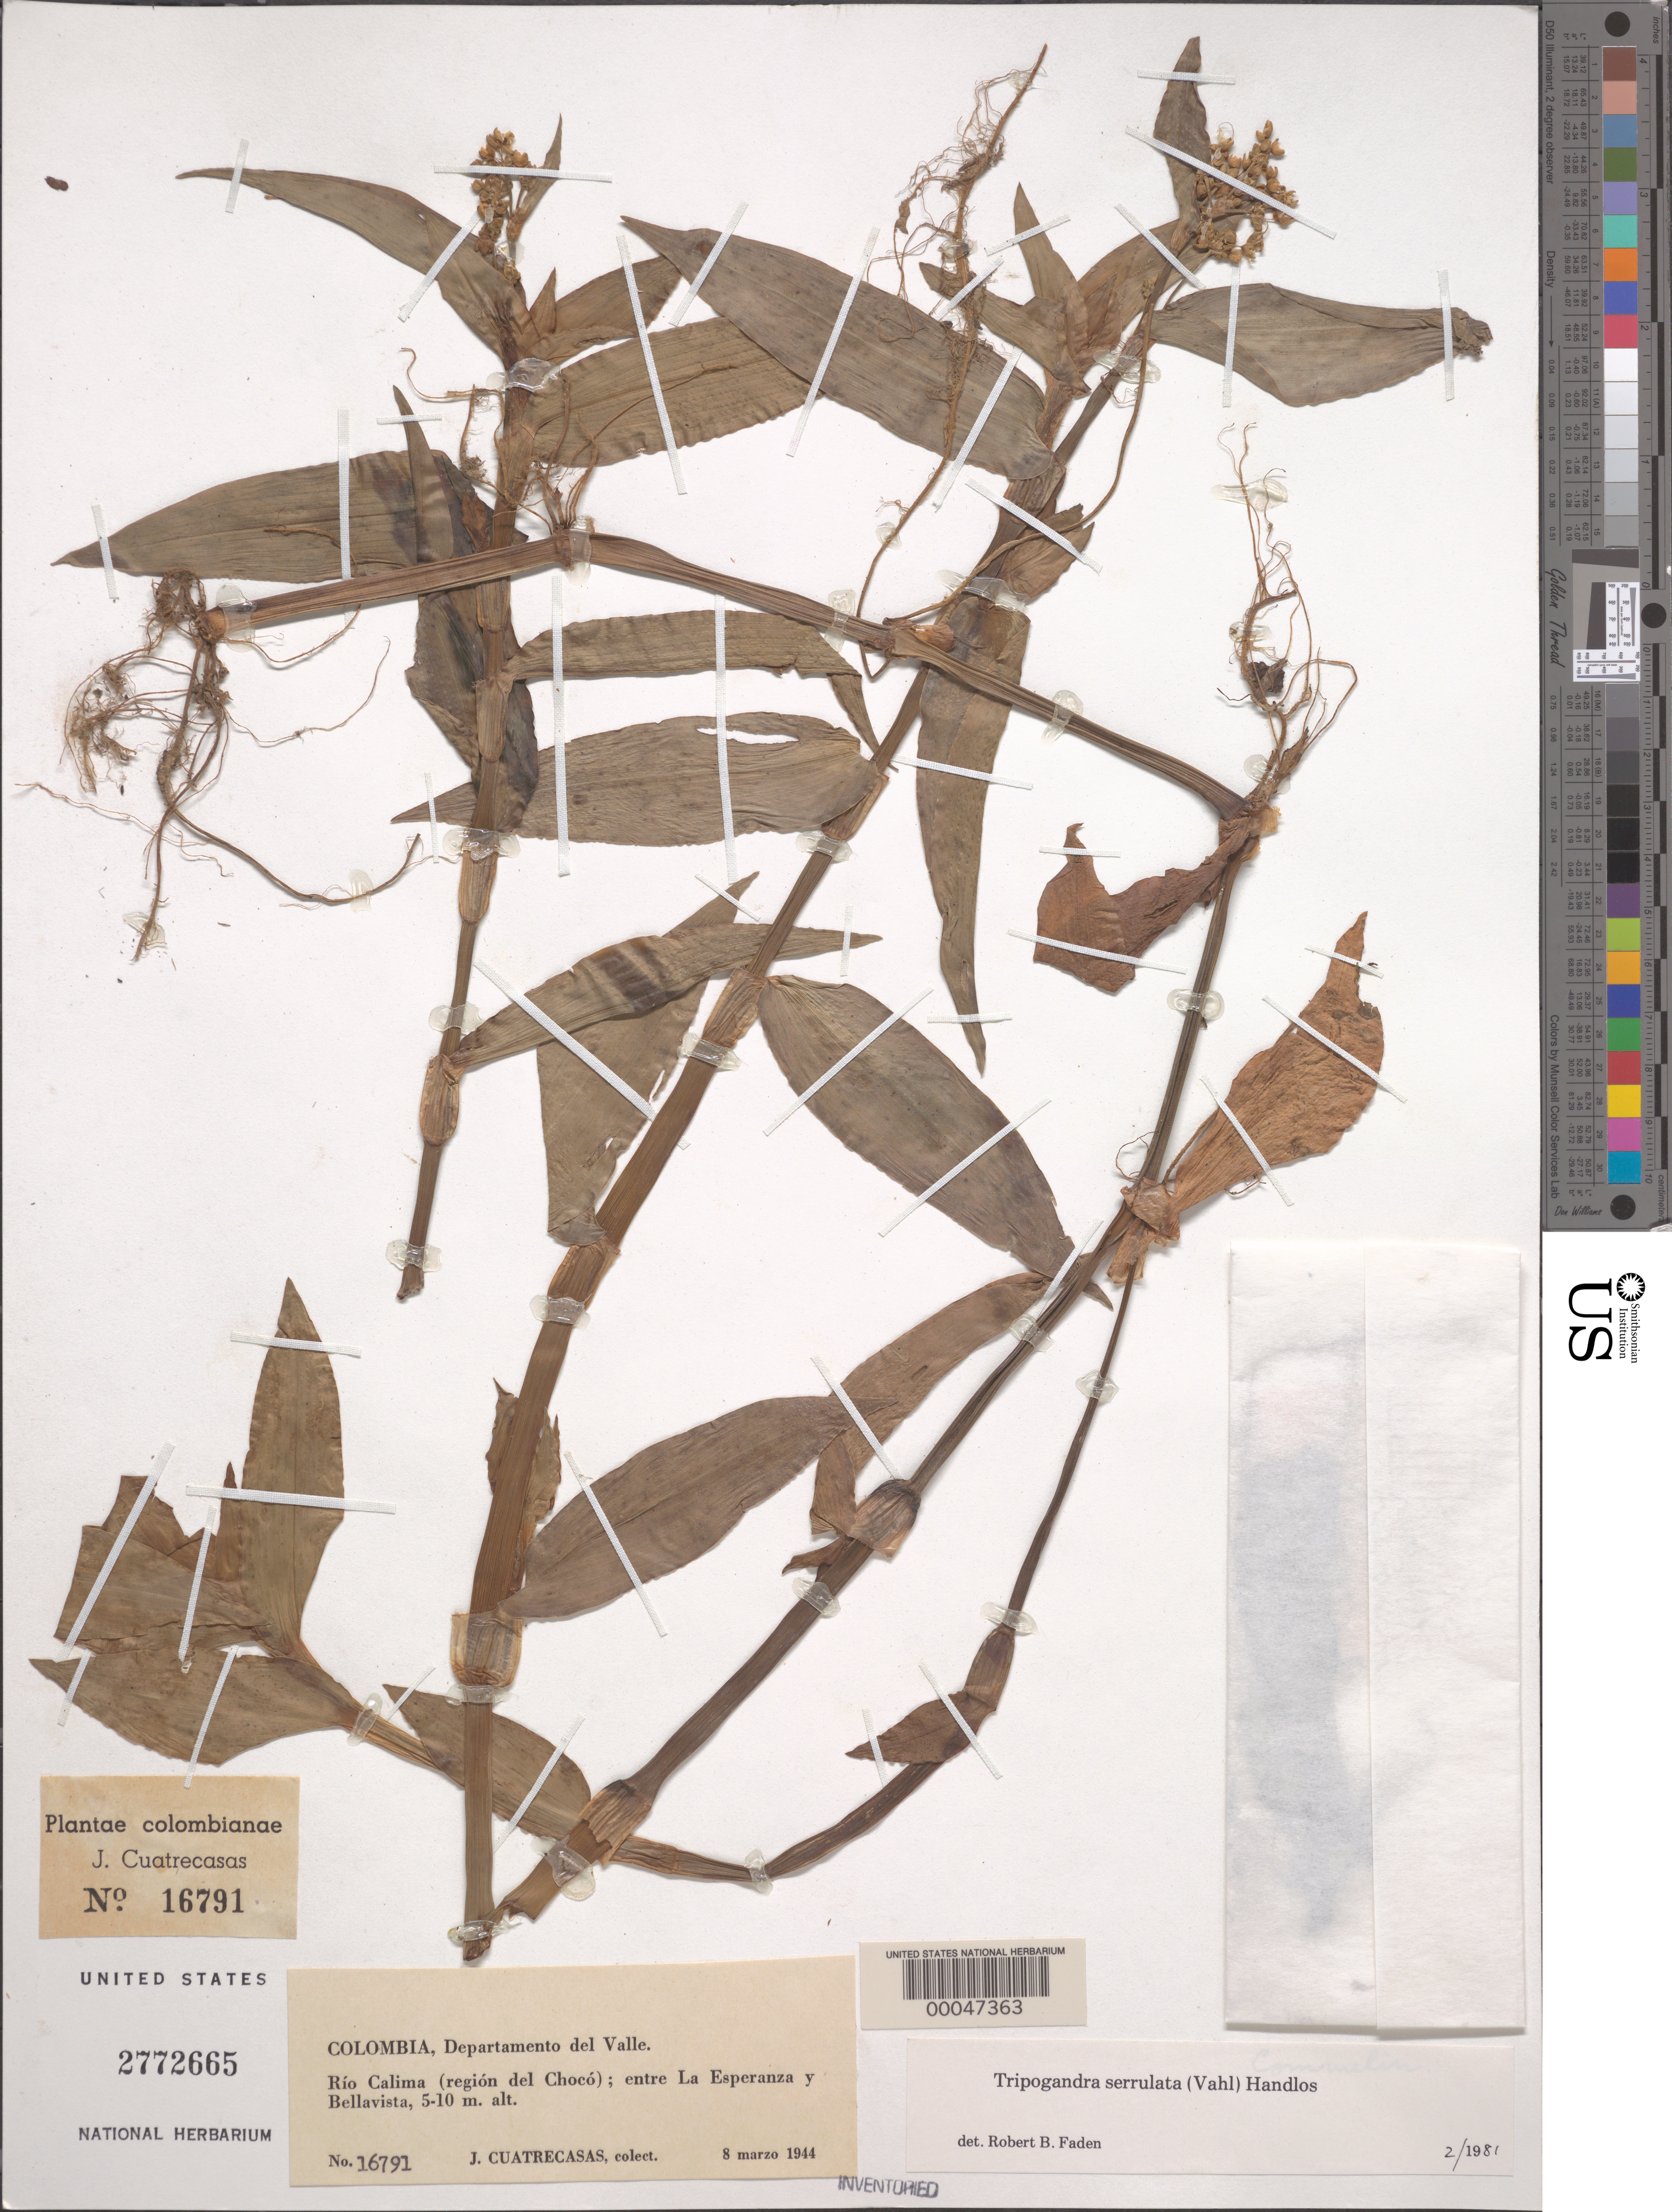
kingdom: Plantae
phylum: Tracheophyta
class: Liliopsida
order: Commelinales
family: Commelinaceae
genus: Tripogandra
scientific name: Tripogandra serrulata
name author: (Vahl) Handlos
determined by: Faden, Robert B., (US), Smithsonian Institution - National Museum of Natural History (UNITED STATES)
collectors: J. Cuatrecasas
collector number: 16791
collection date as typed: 08 Mar 1944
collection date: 1944-03-08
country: Colombia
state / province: Valle del Cauca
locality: Rio Calima, between la Esperanza and Bellavista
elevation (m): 5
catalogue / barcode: US 2772665